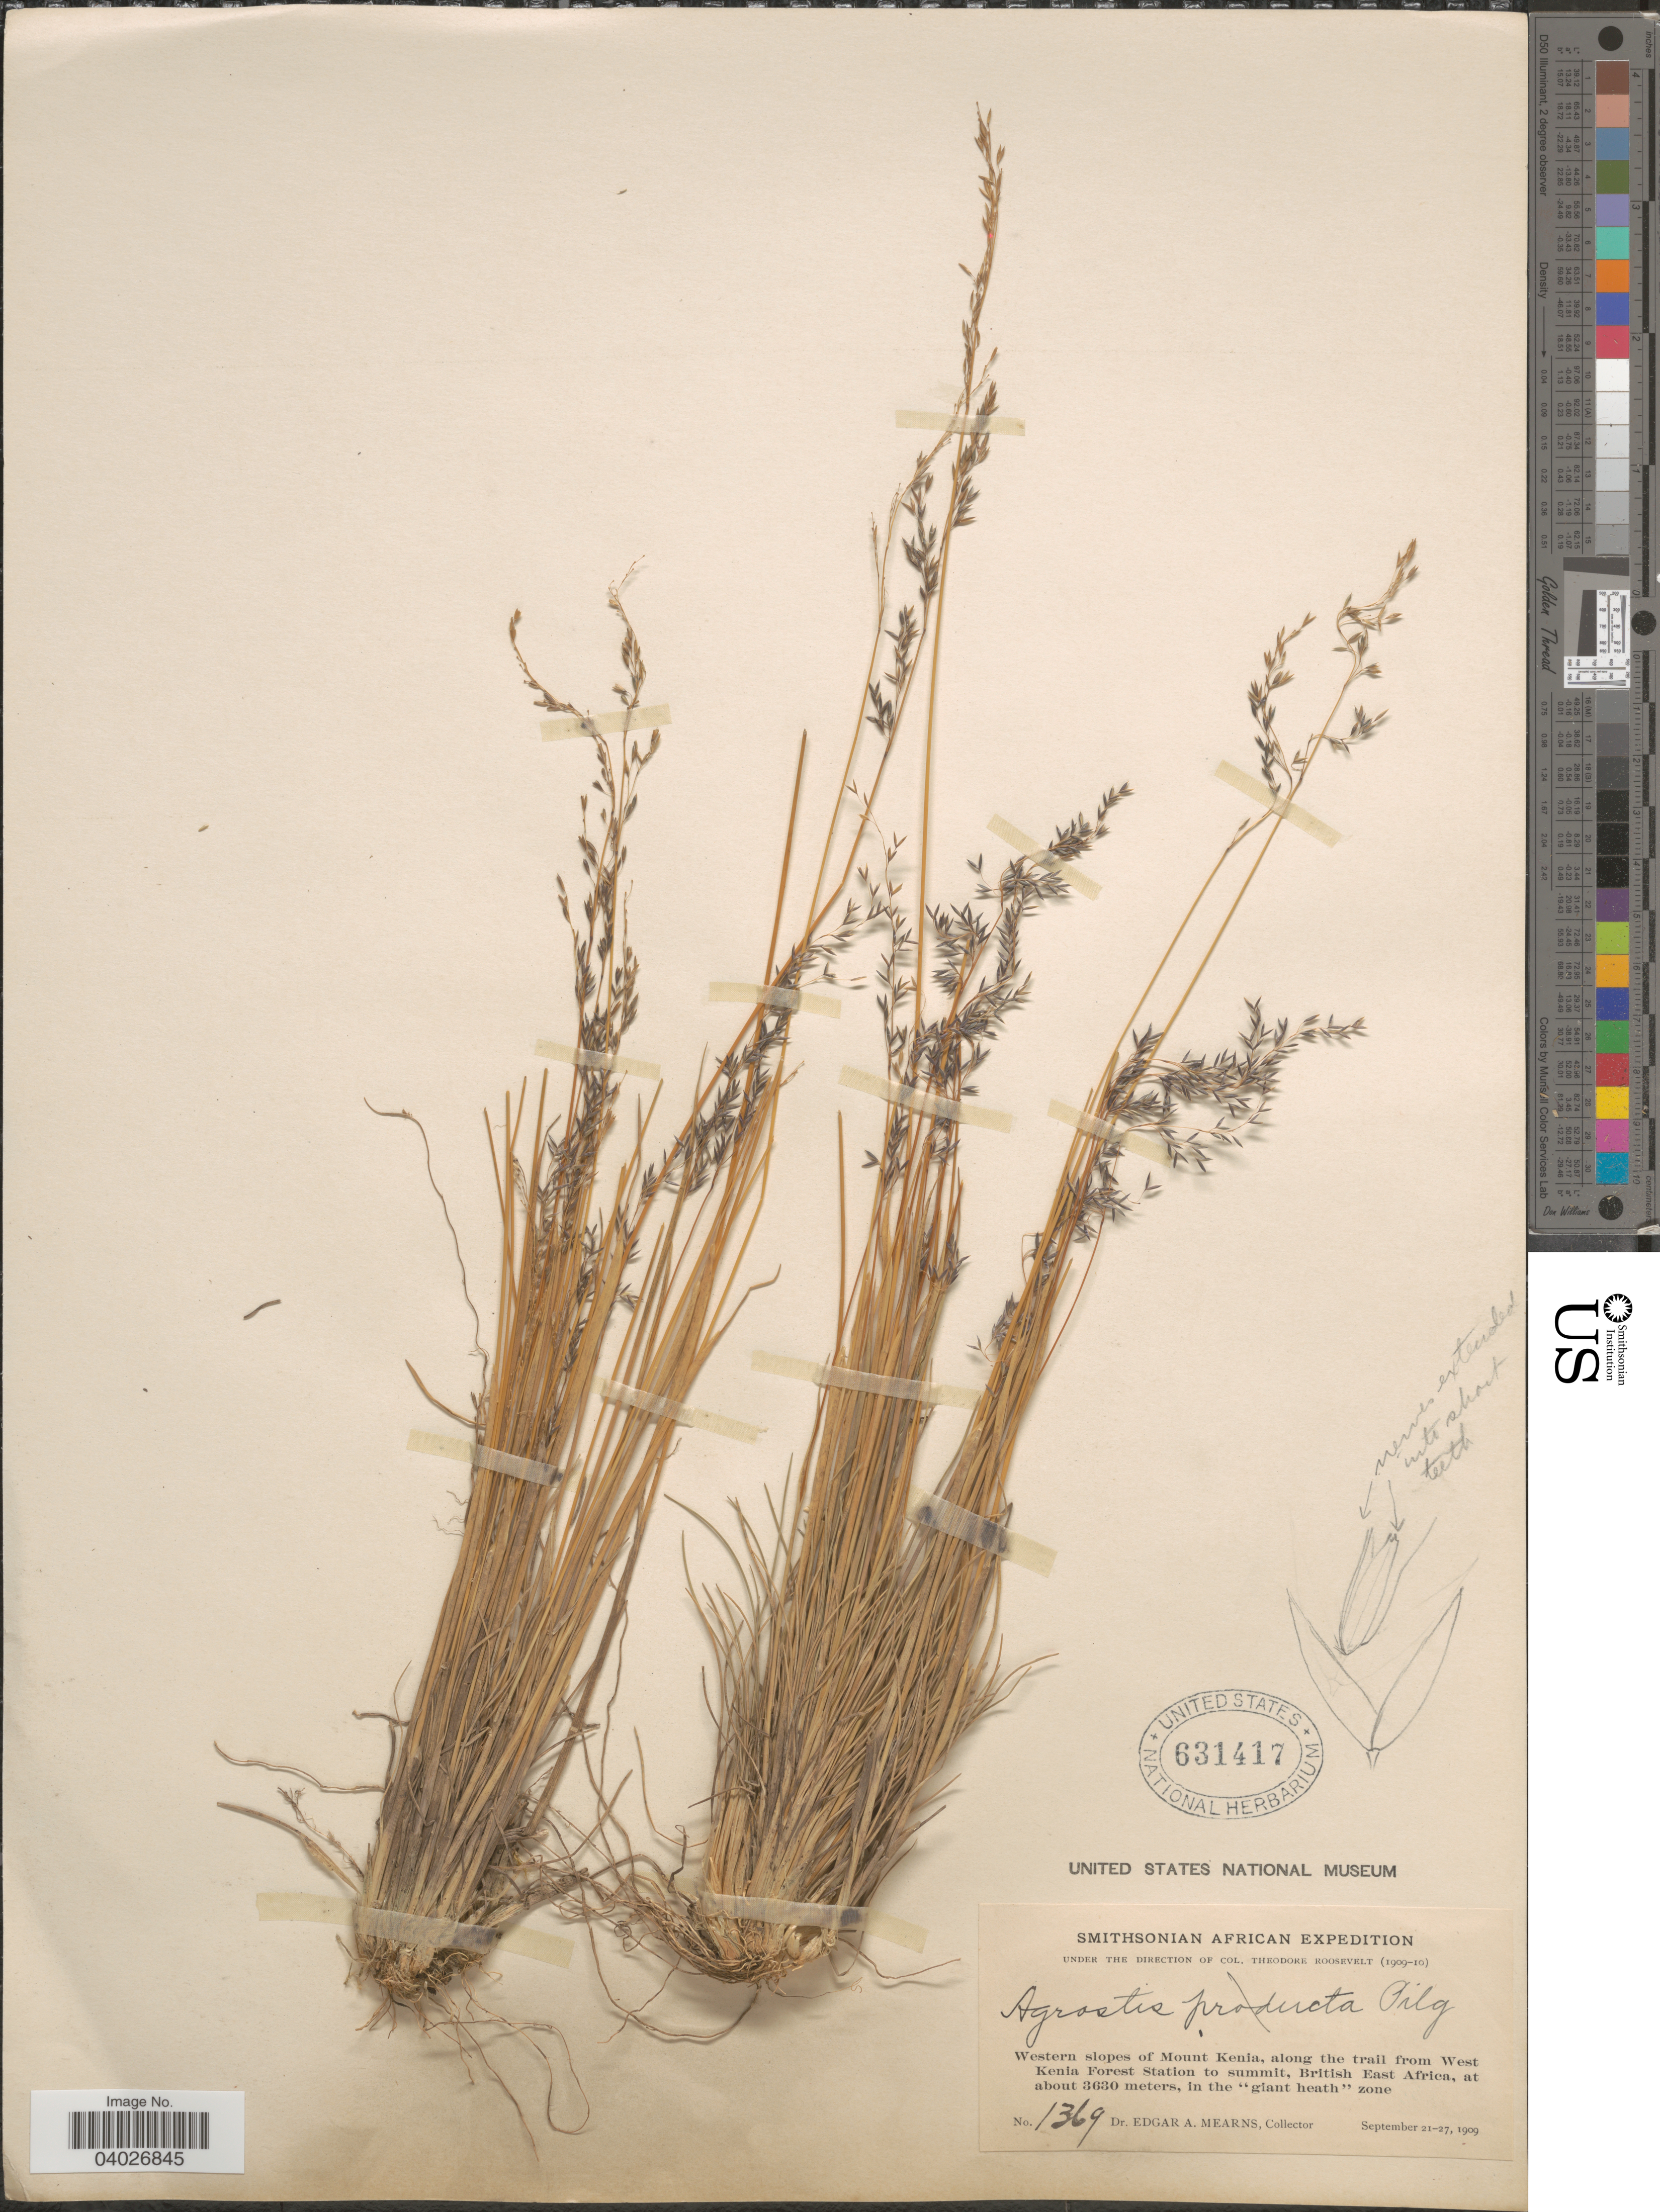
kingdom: Plantae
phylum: Tracheophyta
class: Liliopsida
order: Poales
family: Poaceae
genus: Agrostis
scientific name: Agrostis trachyphylla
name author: Pilg.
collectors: E. A. Mearns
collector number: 1369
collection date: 1909-09-21/1909-09-27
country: Kenya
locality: Western slopes of Mount Kenia, along the trail from West Kenia Forest Station to summit, British East Africa, in the "giant heath" zone.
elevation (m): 3630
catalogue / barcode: US 631417